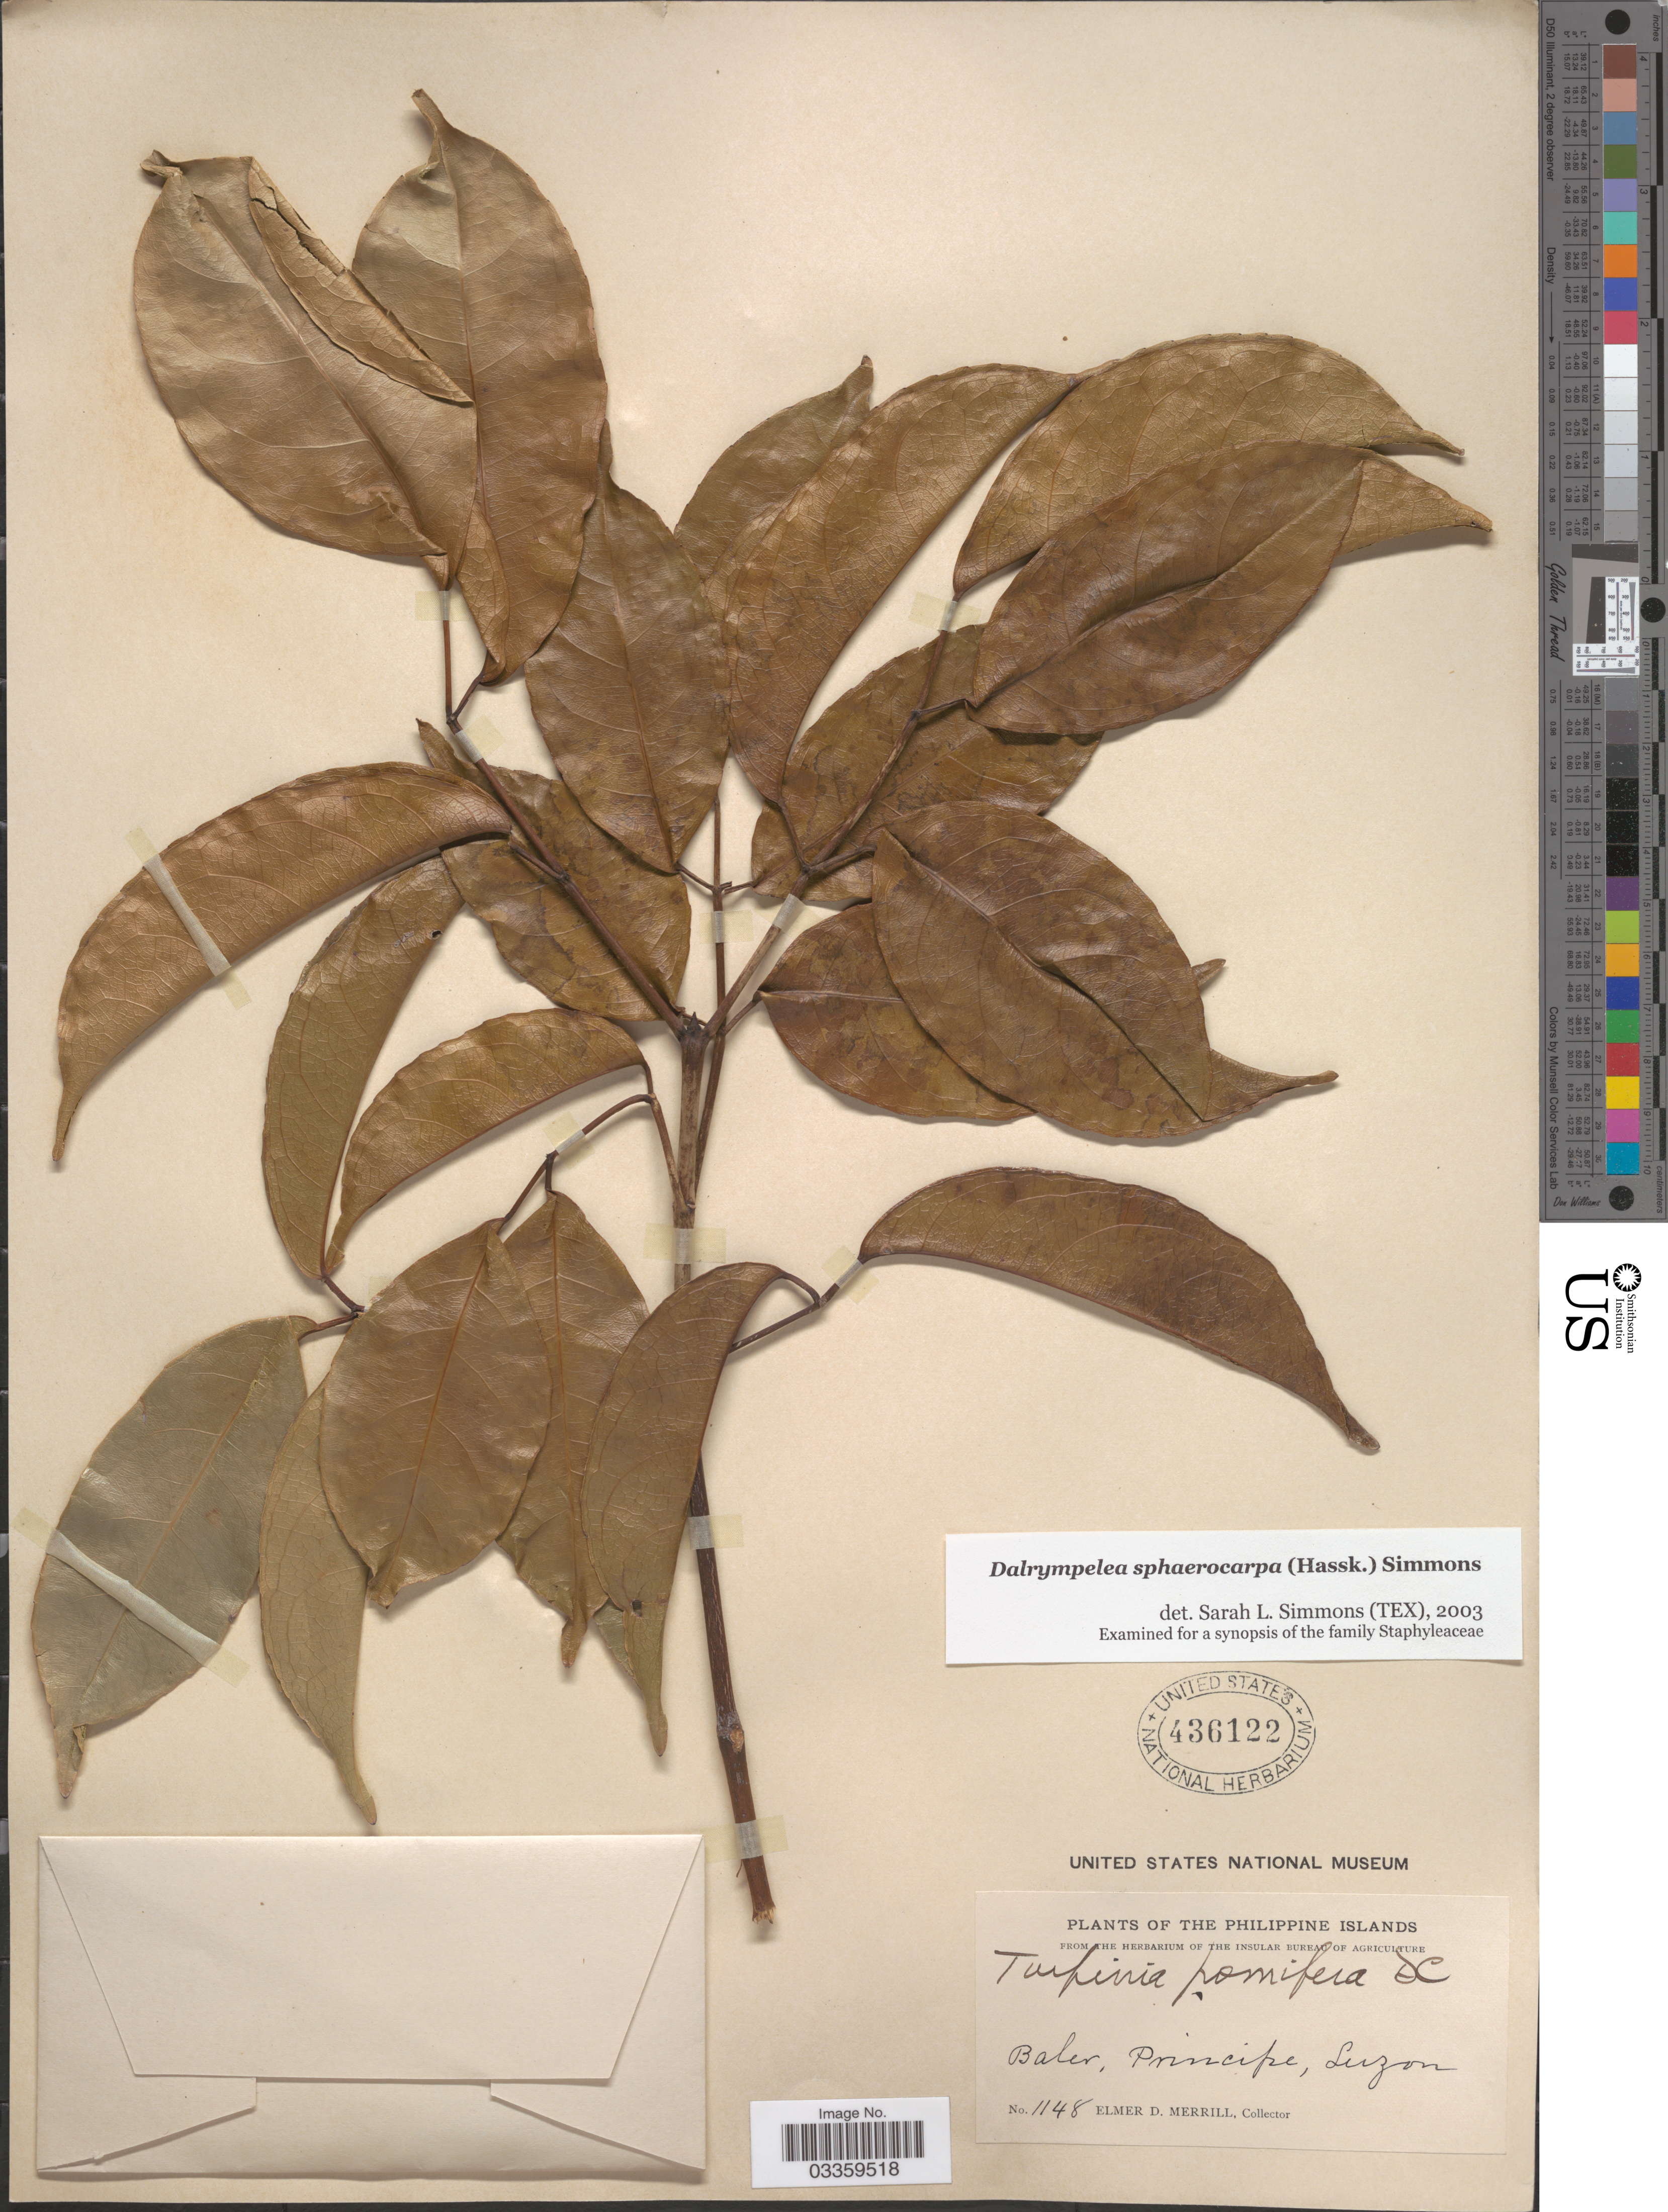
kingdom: Plantae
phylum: Tracheophyta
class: Magnoliopsida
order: Crossosomatales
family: Staphyleaceae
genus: Dalrympelea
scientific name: Dalrympelea sphaerocarpa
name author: (Hassk.) Nor-Ezzaw.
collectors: E. D. Merrill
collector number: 1148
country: Philippines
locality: Philippine Islands. Baler, Principe, Luzon.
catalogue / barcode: US 436122